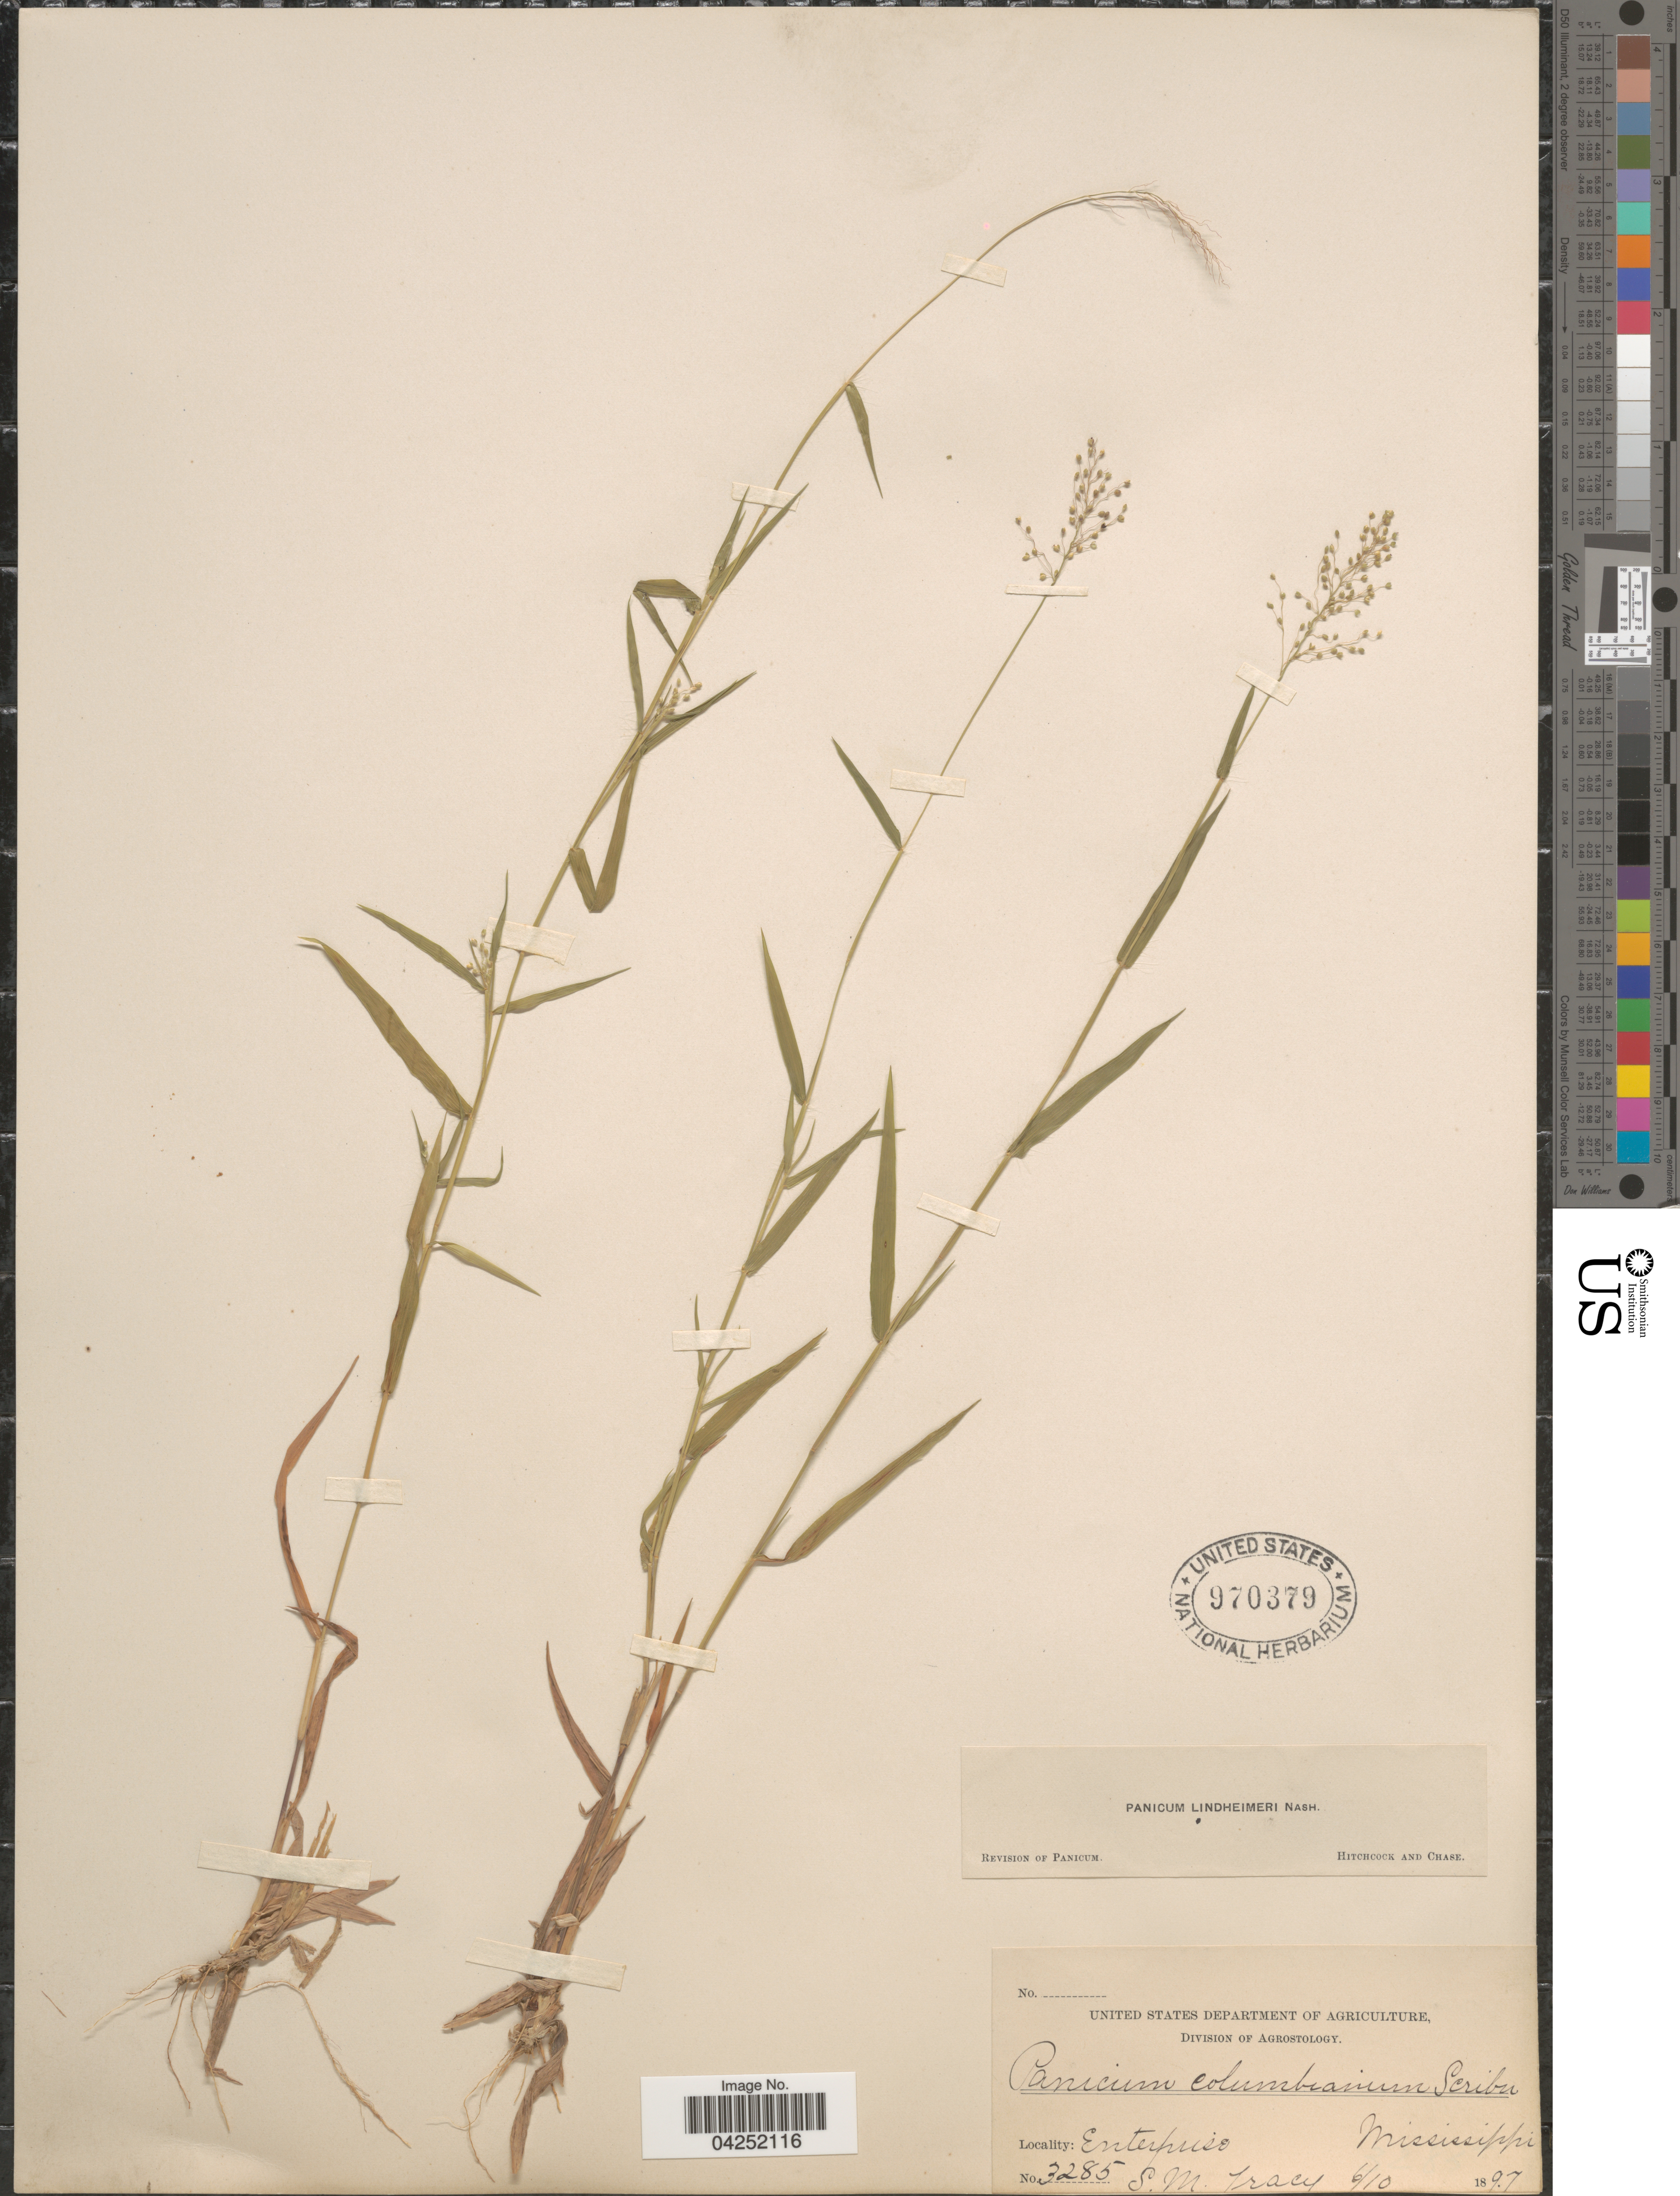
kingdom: Plantae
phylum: Tracheophyta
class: Liliopsida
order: Poales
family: Poaceae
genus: Dichanthelium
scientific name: Dichanthelium acuminatum var. lindheimeri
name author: (Nash) Gould & C.A. Clark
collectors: S. M. Tracy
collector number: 3285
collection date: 1897-06-10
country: United States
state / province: Mississippi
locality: Enterprise.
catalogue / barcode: US 970379